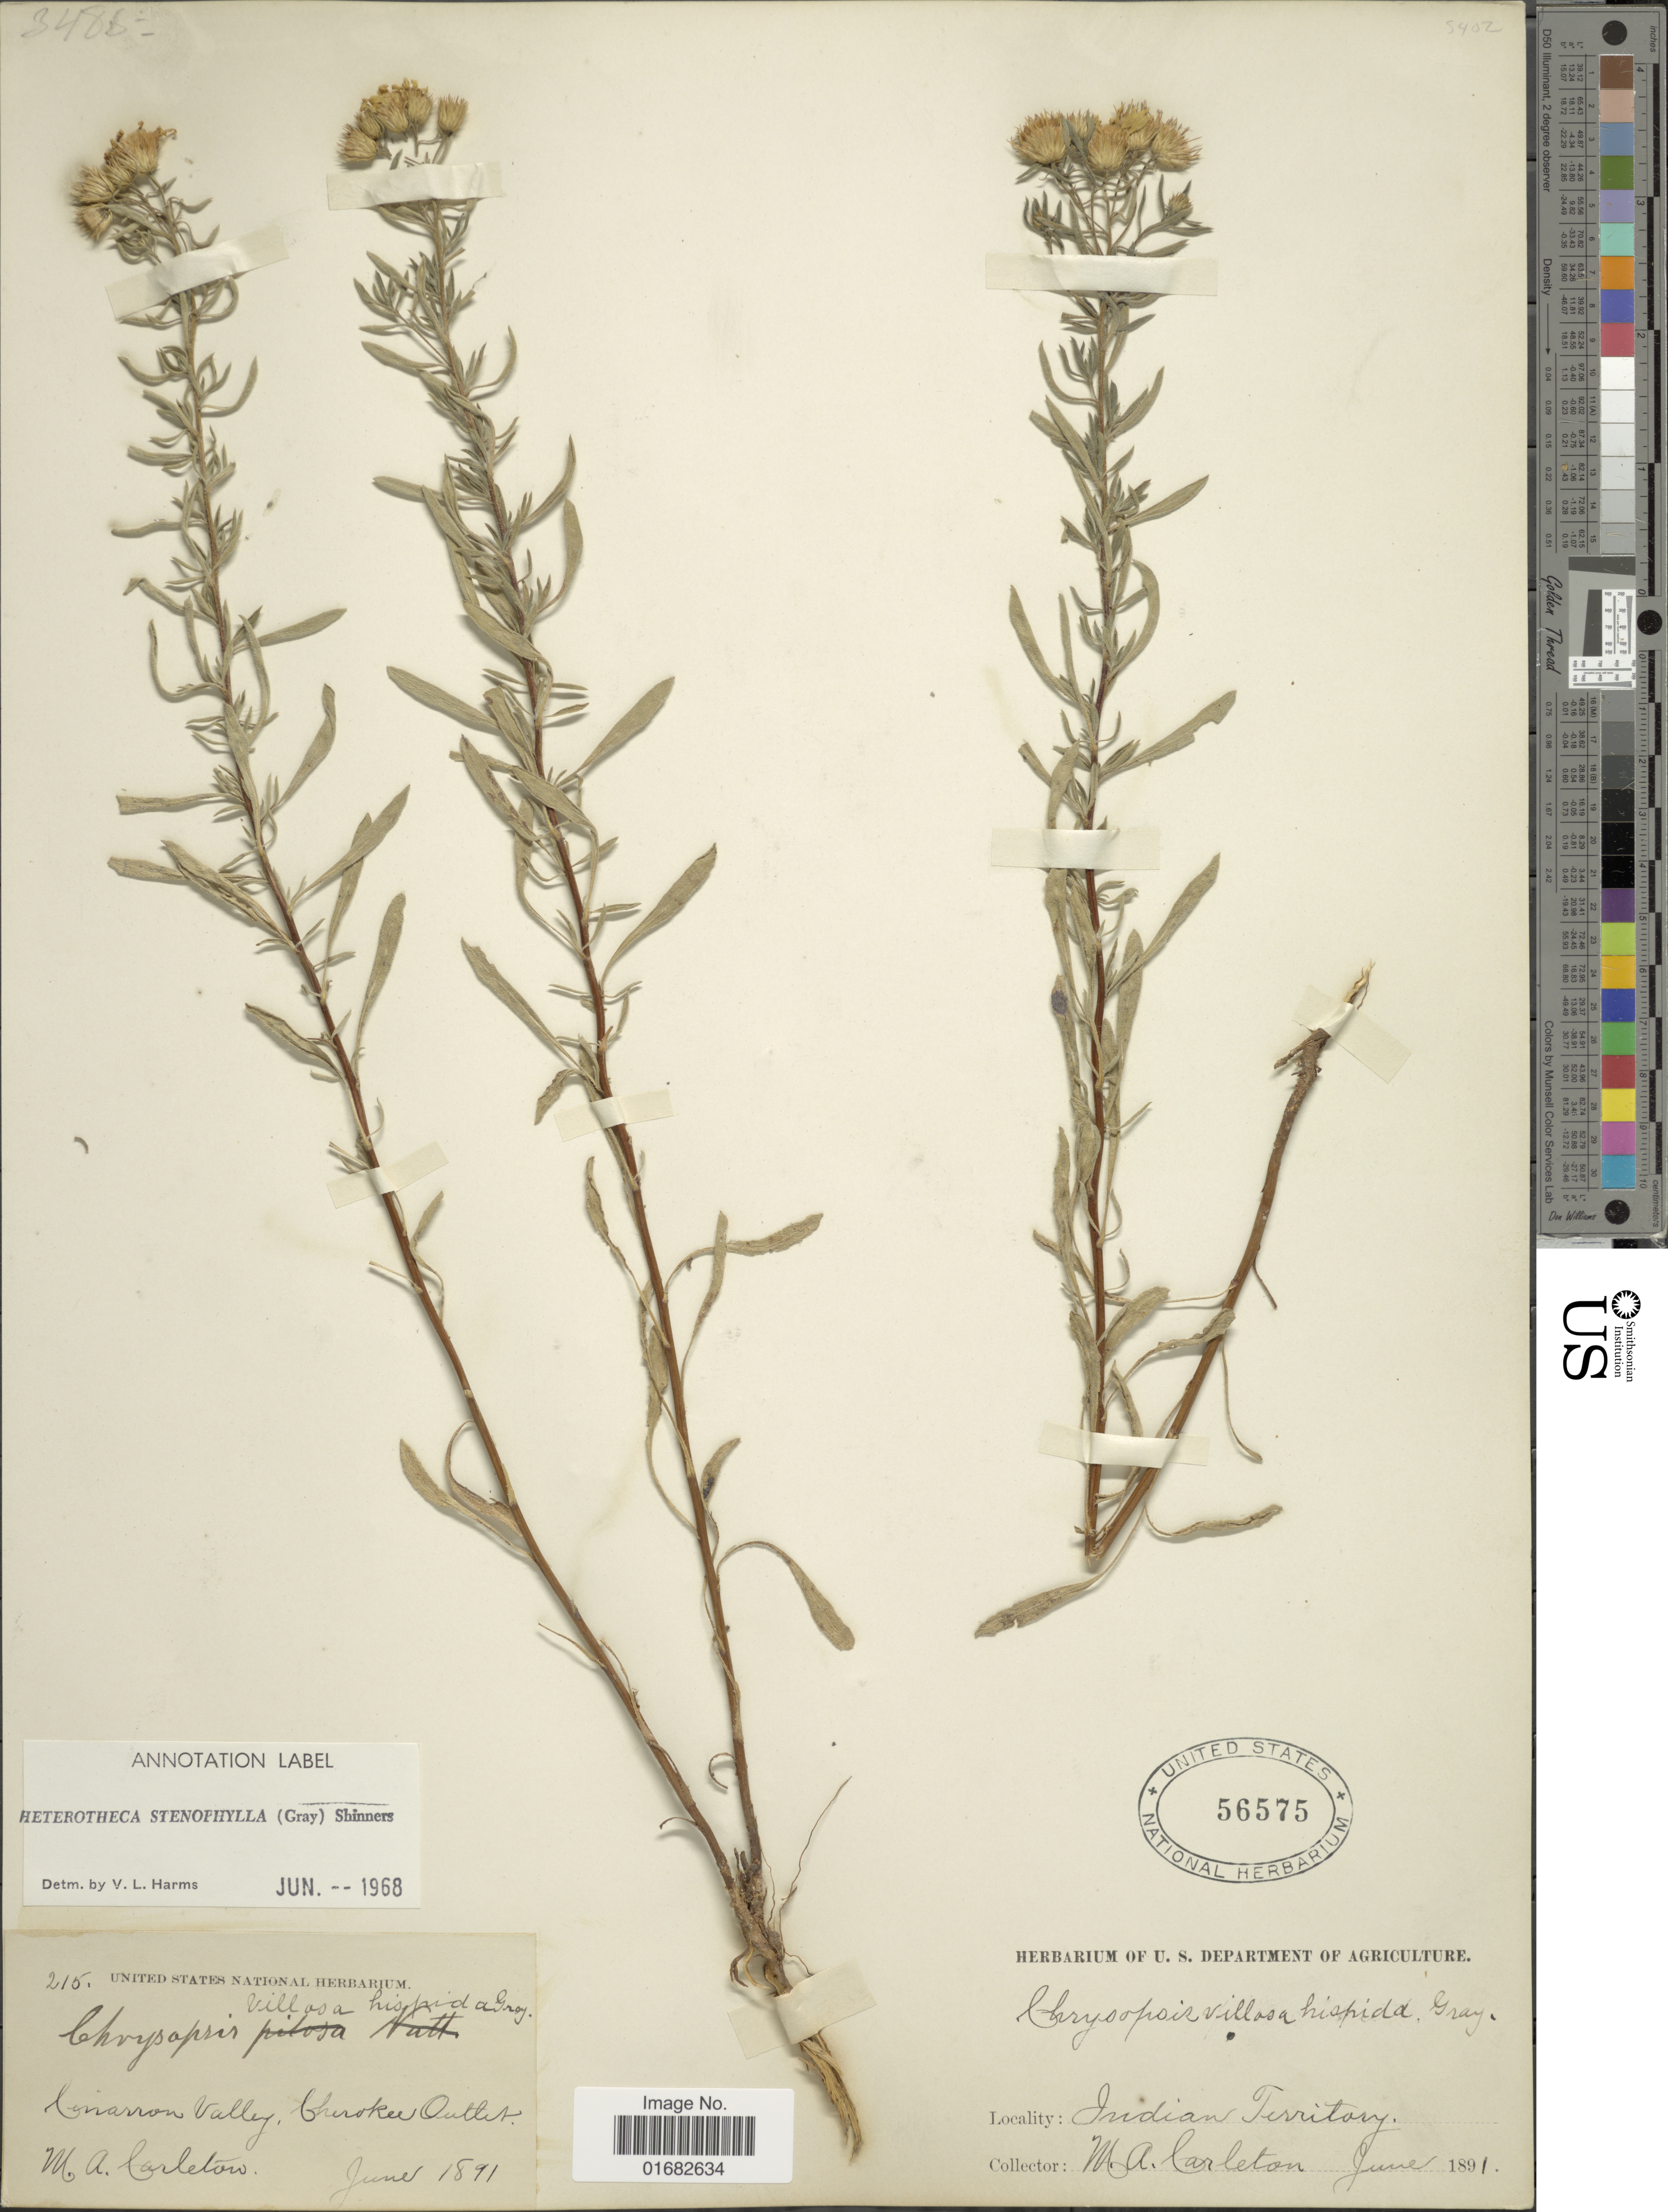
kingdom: Plantae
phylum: Tracheophyta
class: Magnoliopsida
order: Asterales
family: Asteraceae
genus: Heterotheca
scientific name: Heterotheca stenophylla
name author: (A. Gray) Shinners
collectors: M. A. Carleton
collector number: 215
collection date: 1891-06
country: United States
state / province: Oklahoma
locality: Cimarron Valley, Cherokee Outlet. Indian Territory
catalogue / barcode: US 56575